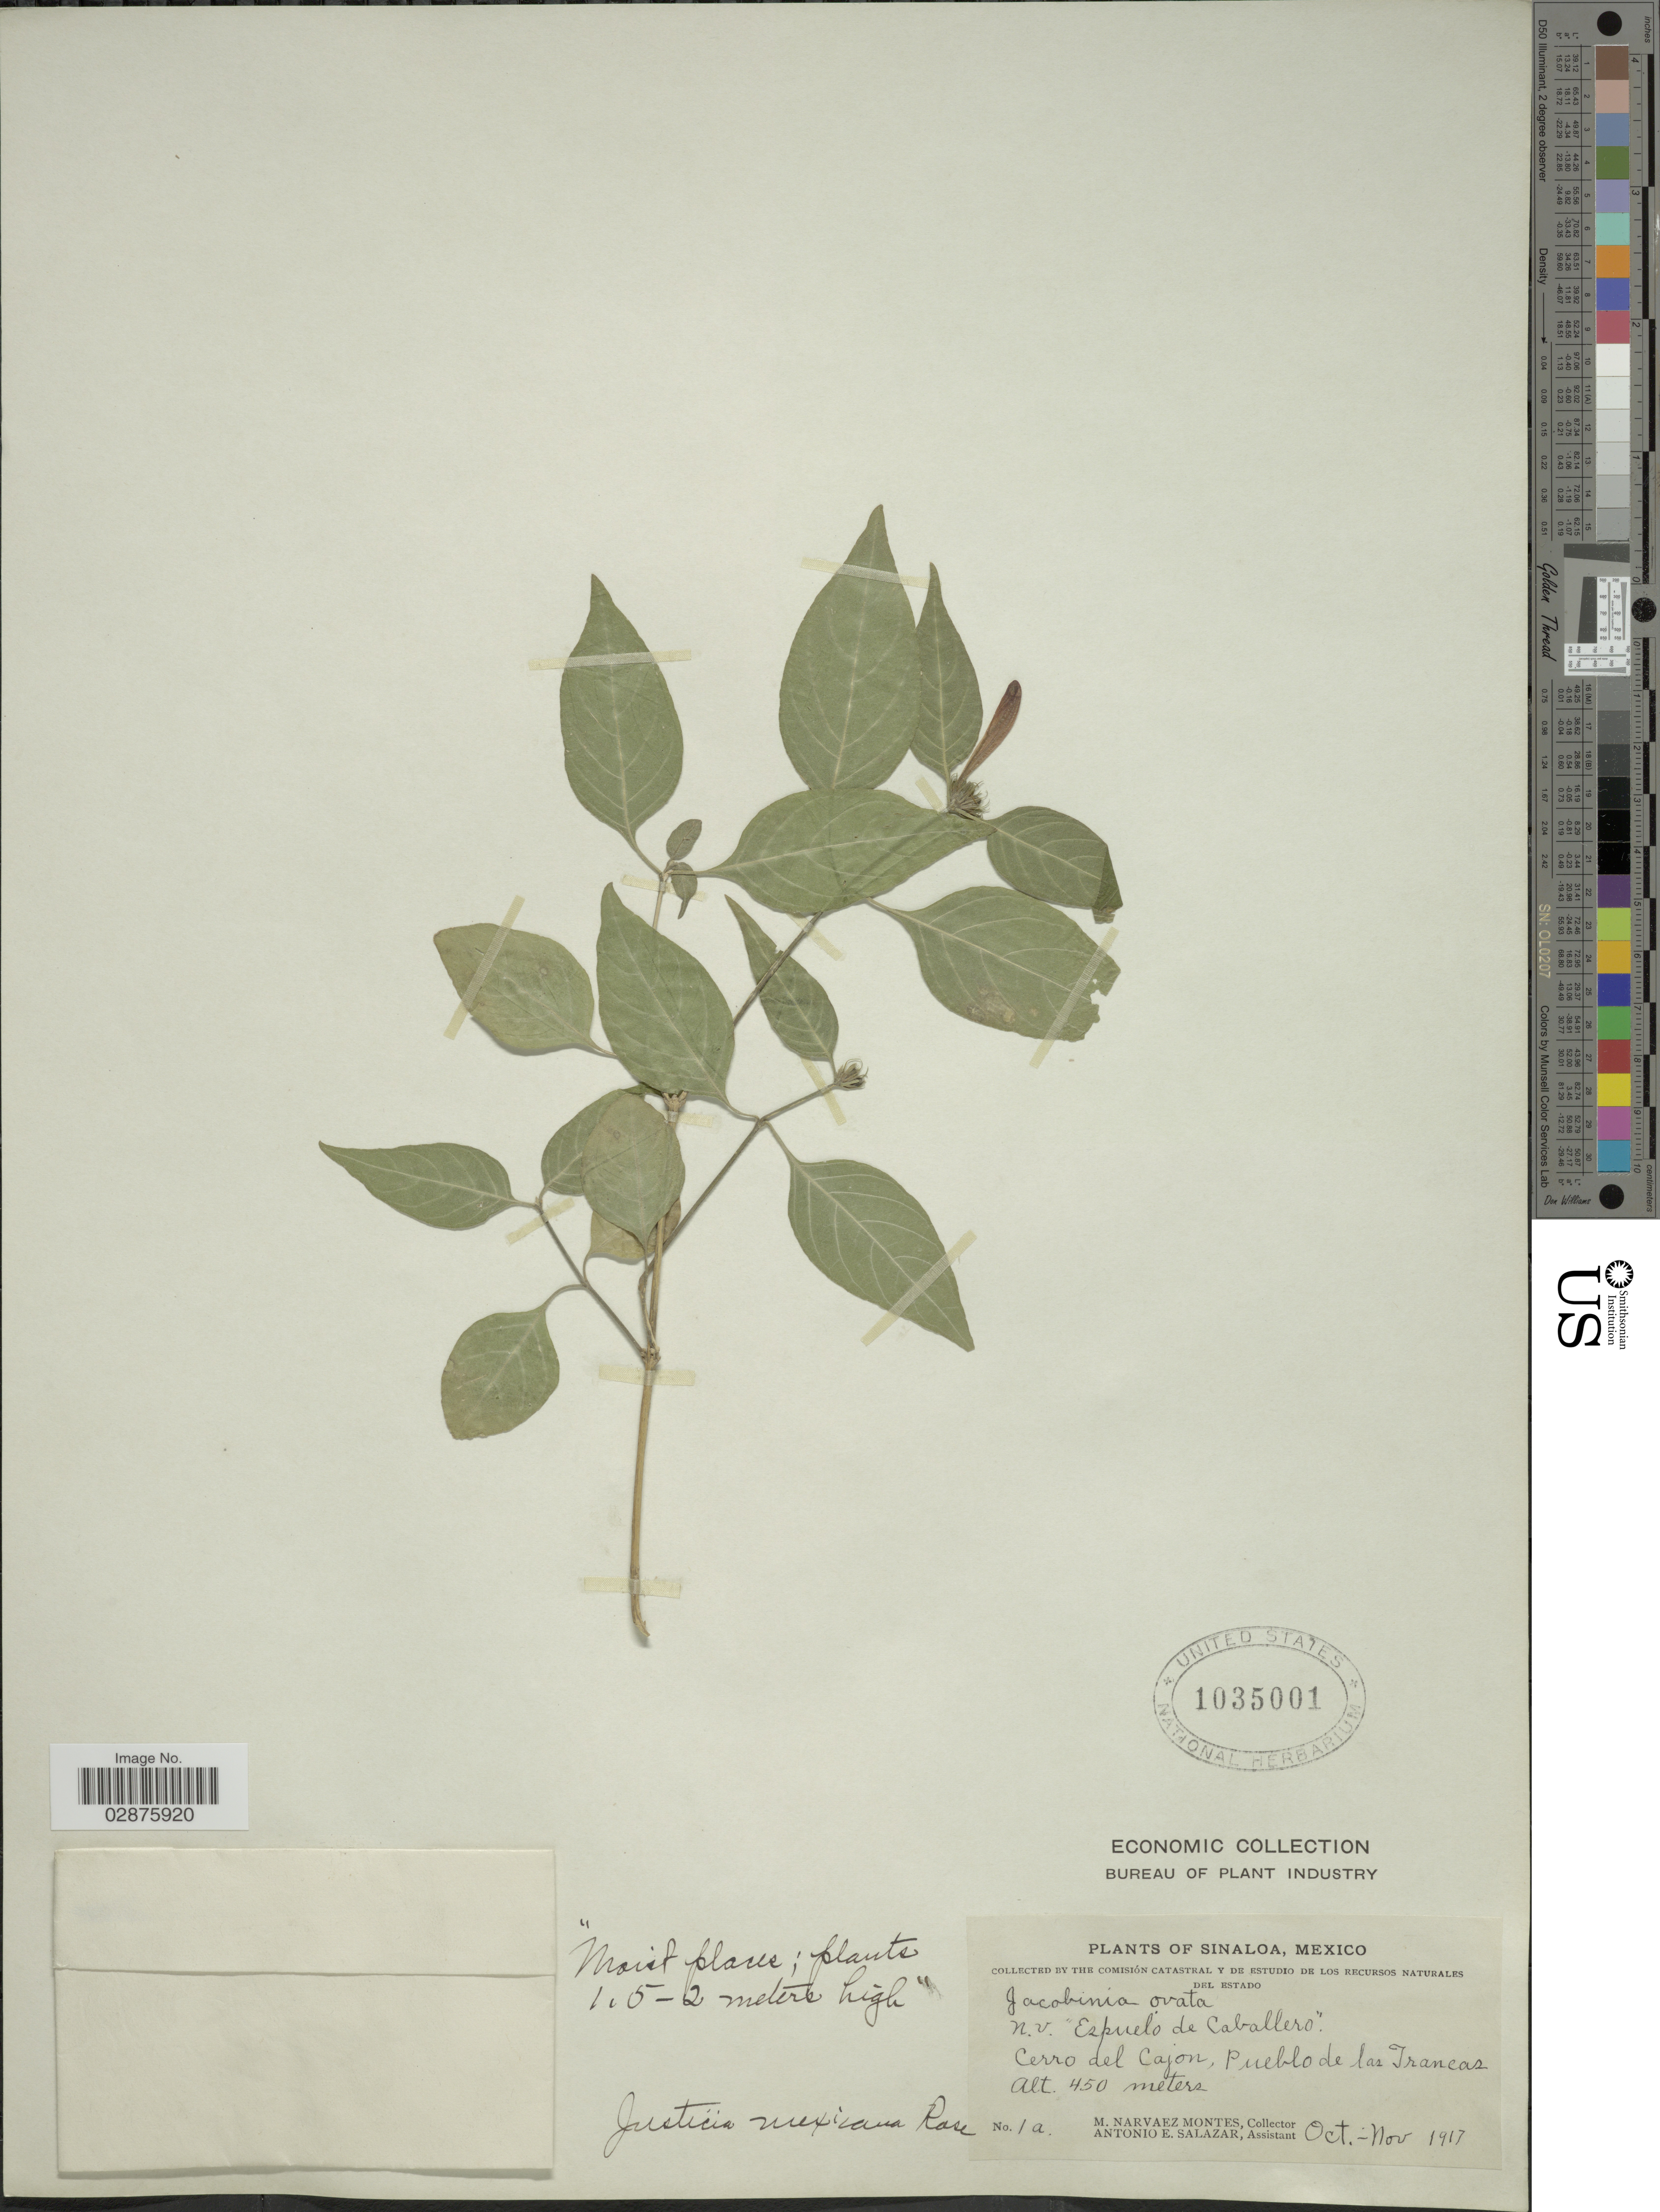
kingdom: Plantae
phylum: Tracheophyta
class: Magnoliopsida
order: Lamiales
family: Acanthaceae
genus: Justicia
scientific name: Justicia candicans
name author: (Nees) L.D. Benson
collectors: M. Narvaez-Montes & A. E. Salazar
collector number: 1a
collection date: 1917-10/1917-11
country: Mexico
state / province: Sinaloa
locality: Cerro del cajon, Pueblo de las Trancas.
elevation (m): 450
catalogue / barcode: US 1035001